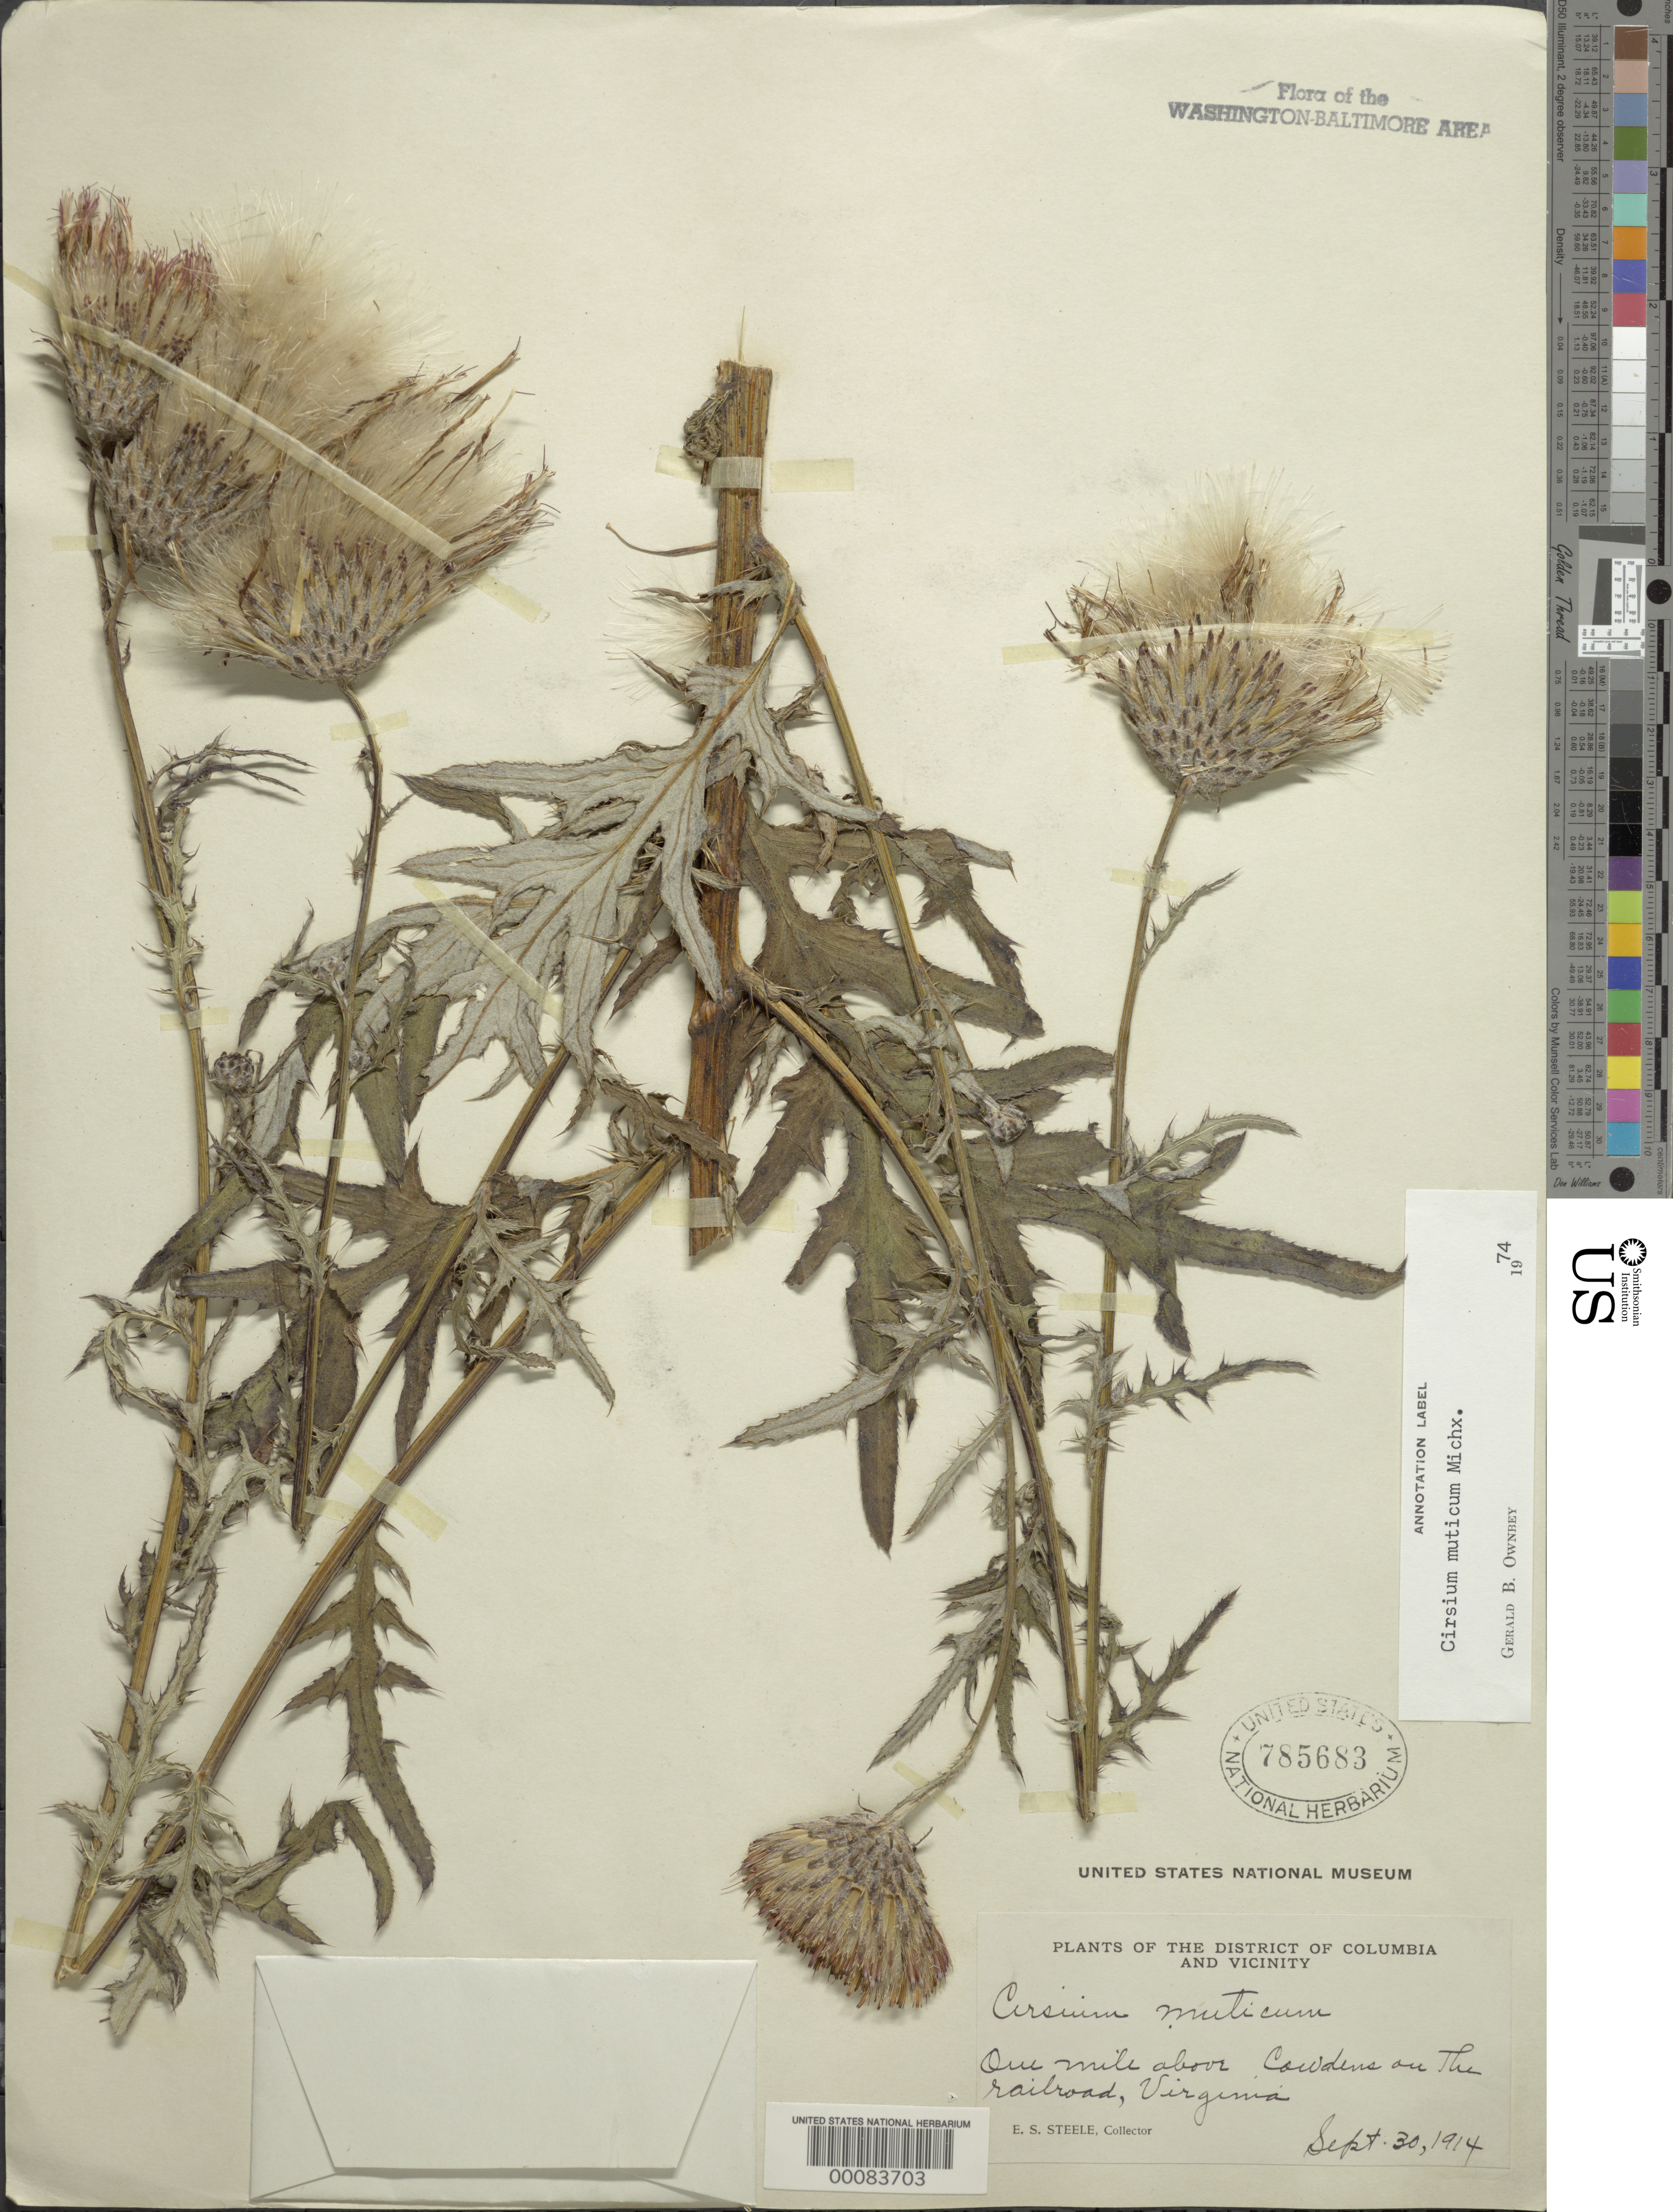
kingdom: Plantae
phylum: Tracheophyta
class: Magnoliopsida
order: Asterales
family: Asteraceae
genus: Cirsium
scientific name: Cirsium muticum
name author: Michx.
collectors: E. Steele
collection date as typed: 30 Sep 1914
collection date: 1914-09-30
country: United States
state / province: Virginia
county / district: Arlington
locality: Above Cowdens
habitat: Railroad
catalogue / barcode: US 785683